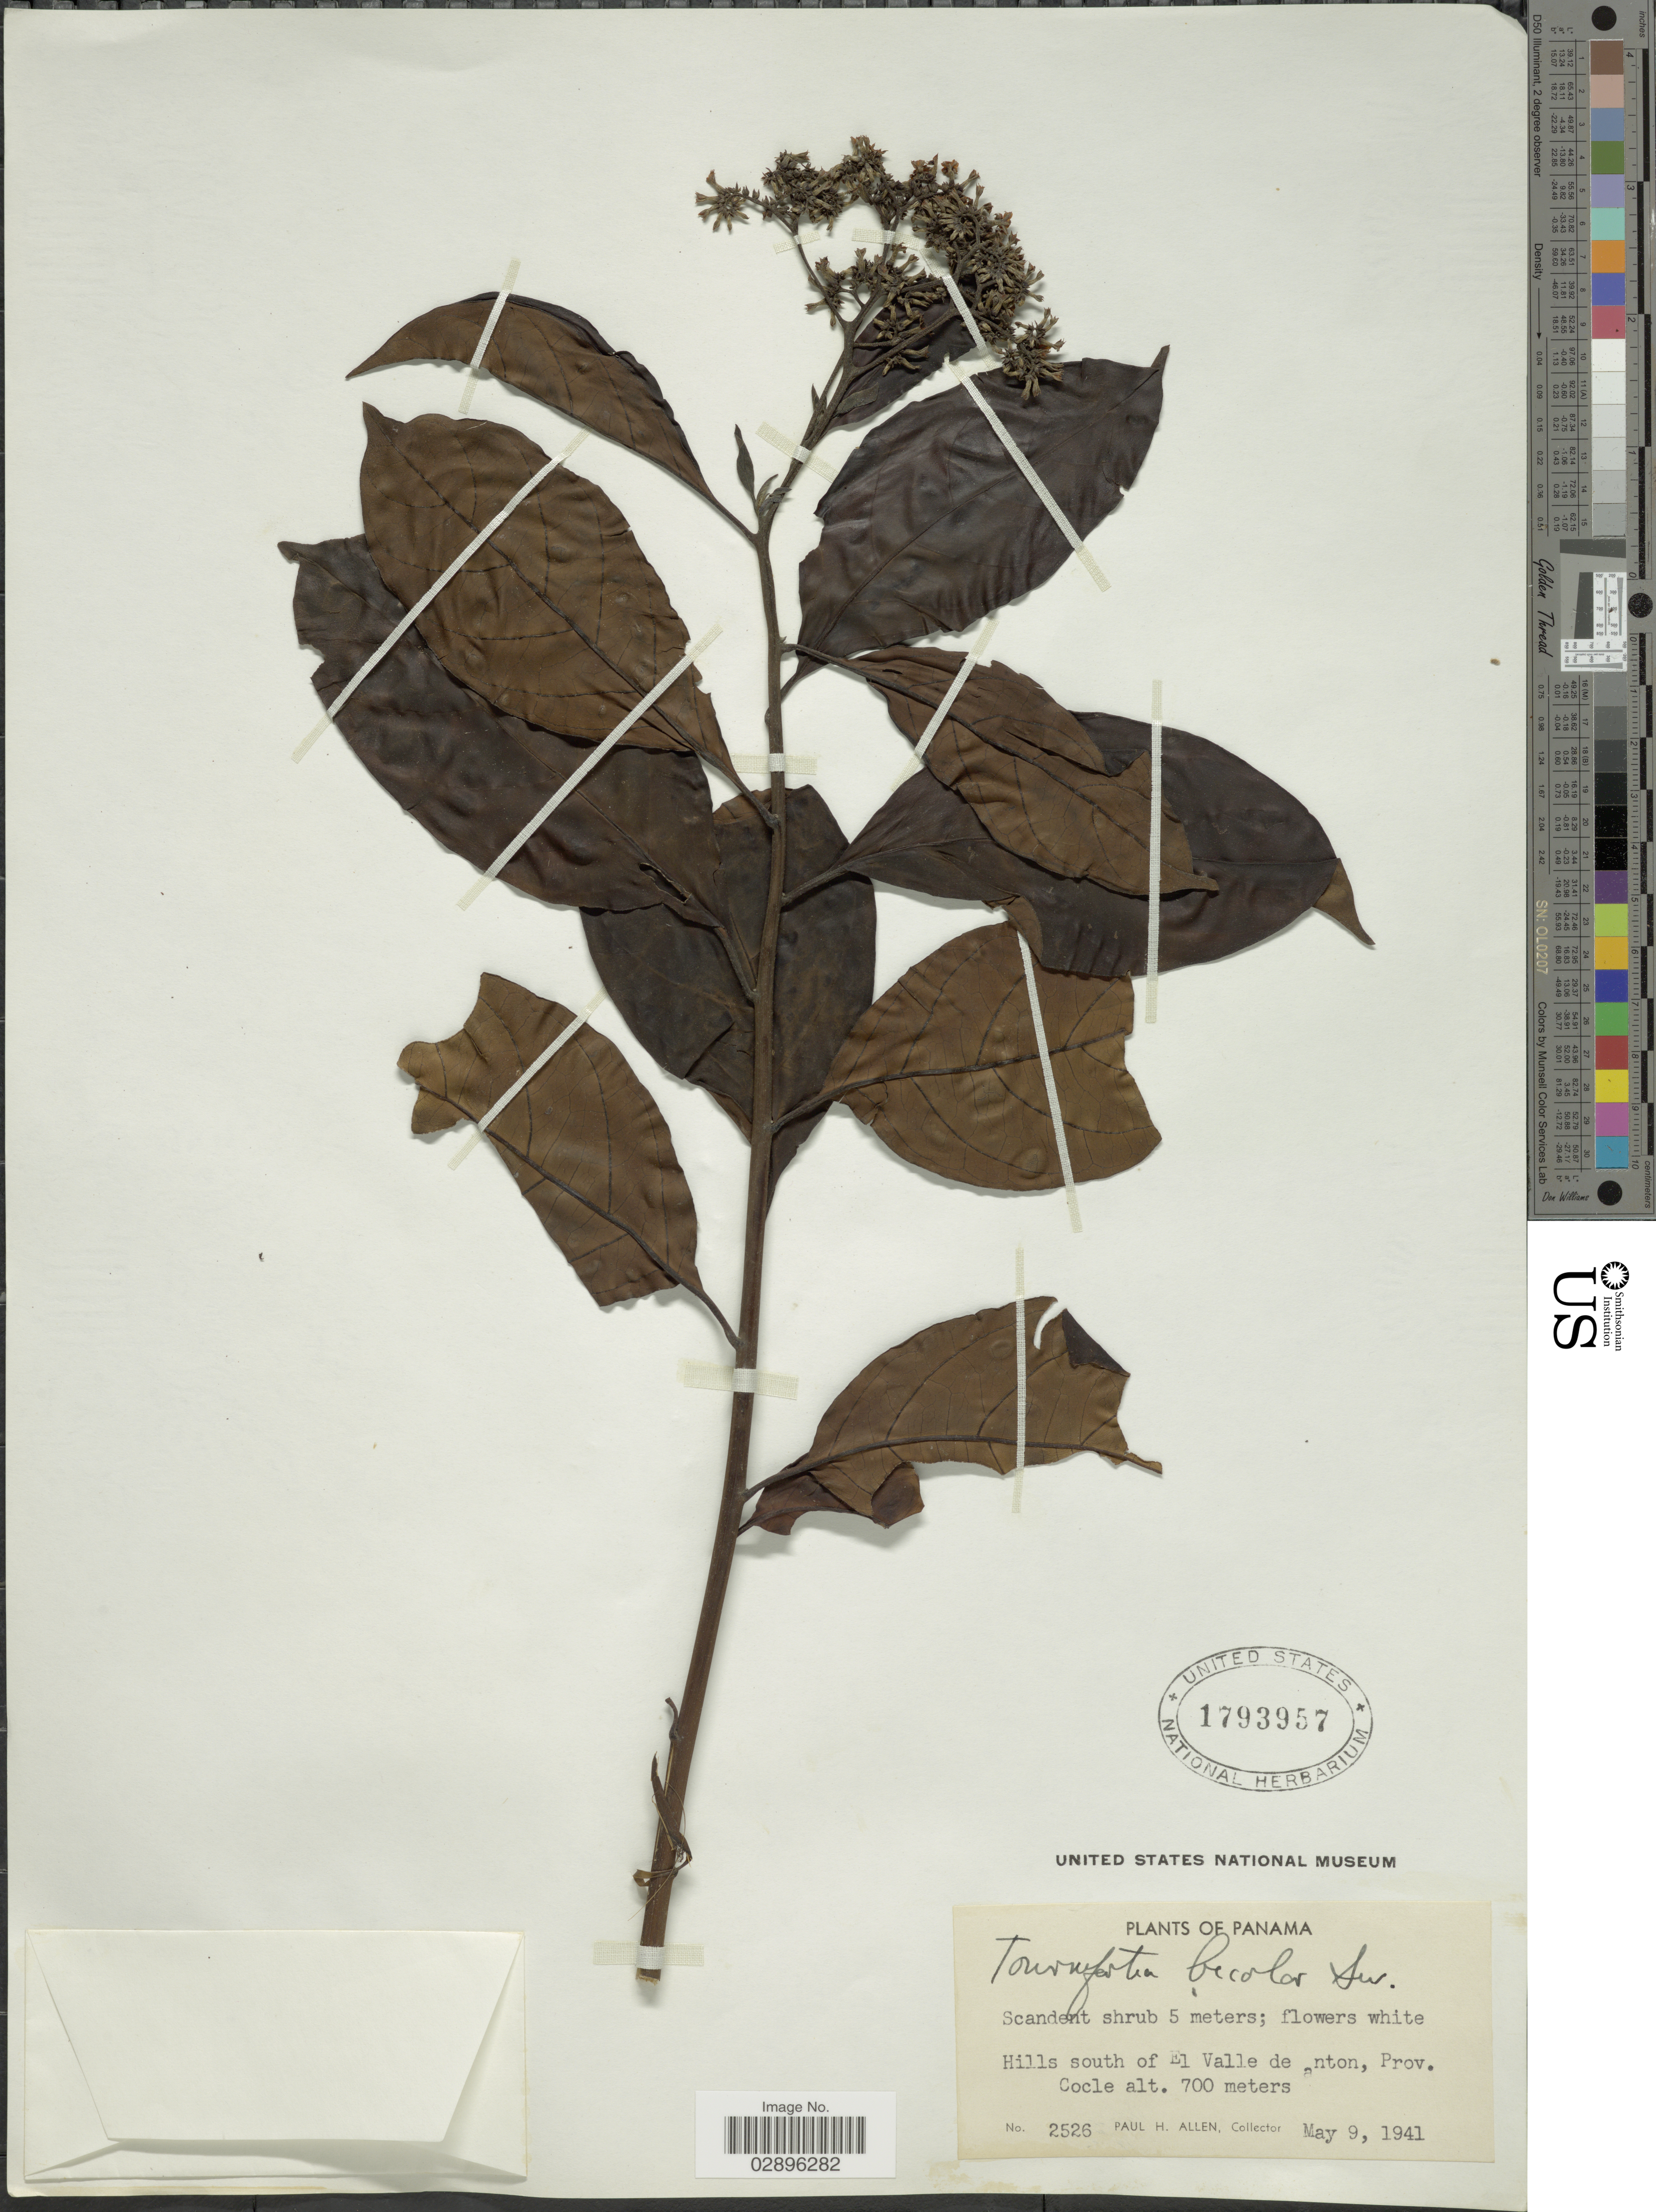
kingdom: Plantae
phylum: Tracheophyta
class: Magnoliopsida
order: Boraginales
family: Heliotropiaceae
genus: Tournefortia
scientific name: Tournefortia bicolor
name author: Sw.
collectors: P. H. Allen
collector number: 2526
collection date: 1941-05-09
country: Panama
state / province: Coclé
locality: Hills south of El Valle de anton.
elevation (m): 700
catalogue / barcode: US 1793957